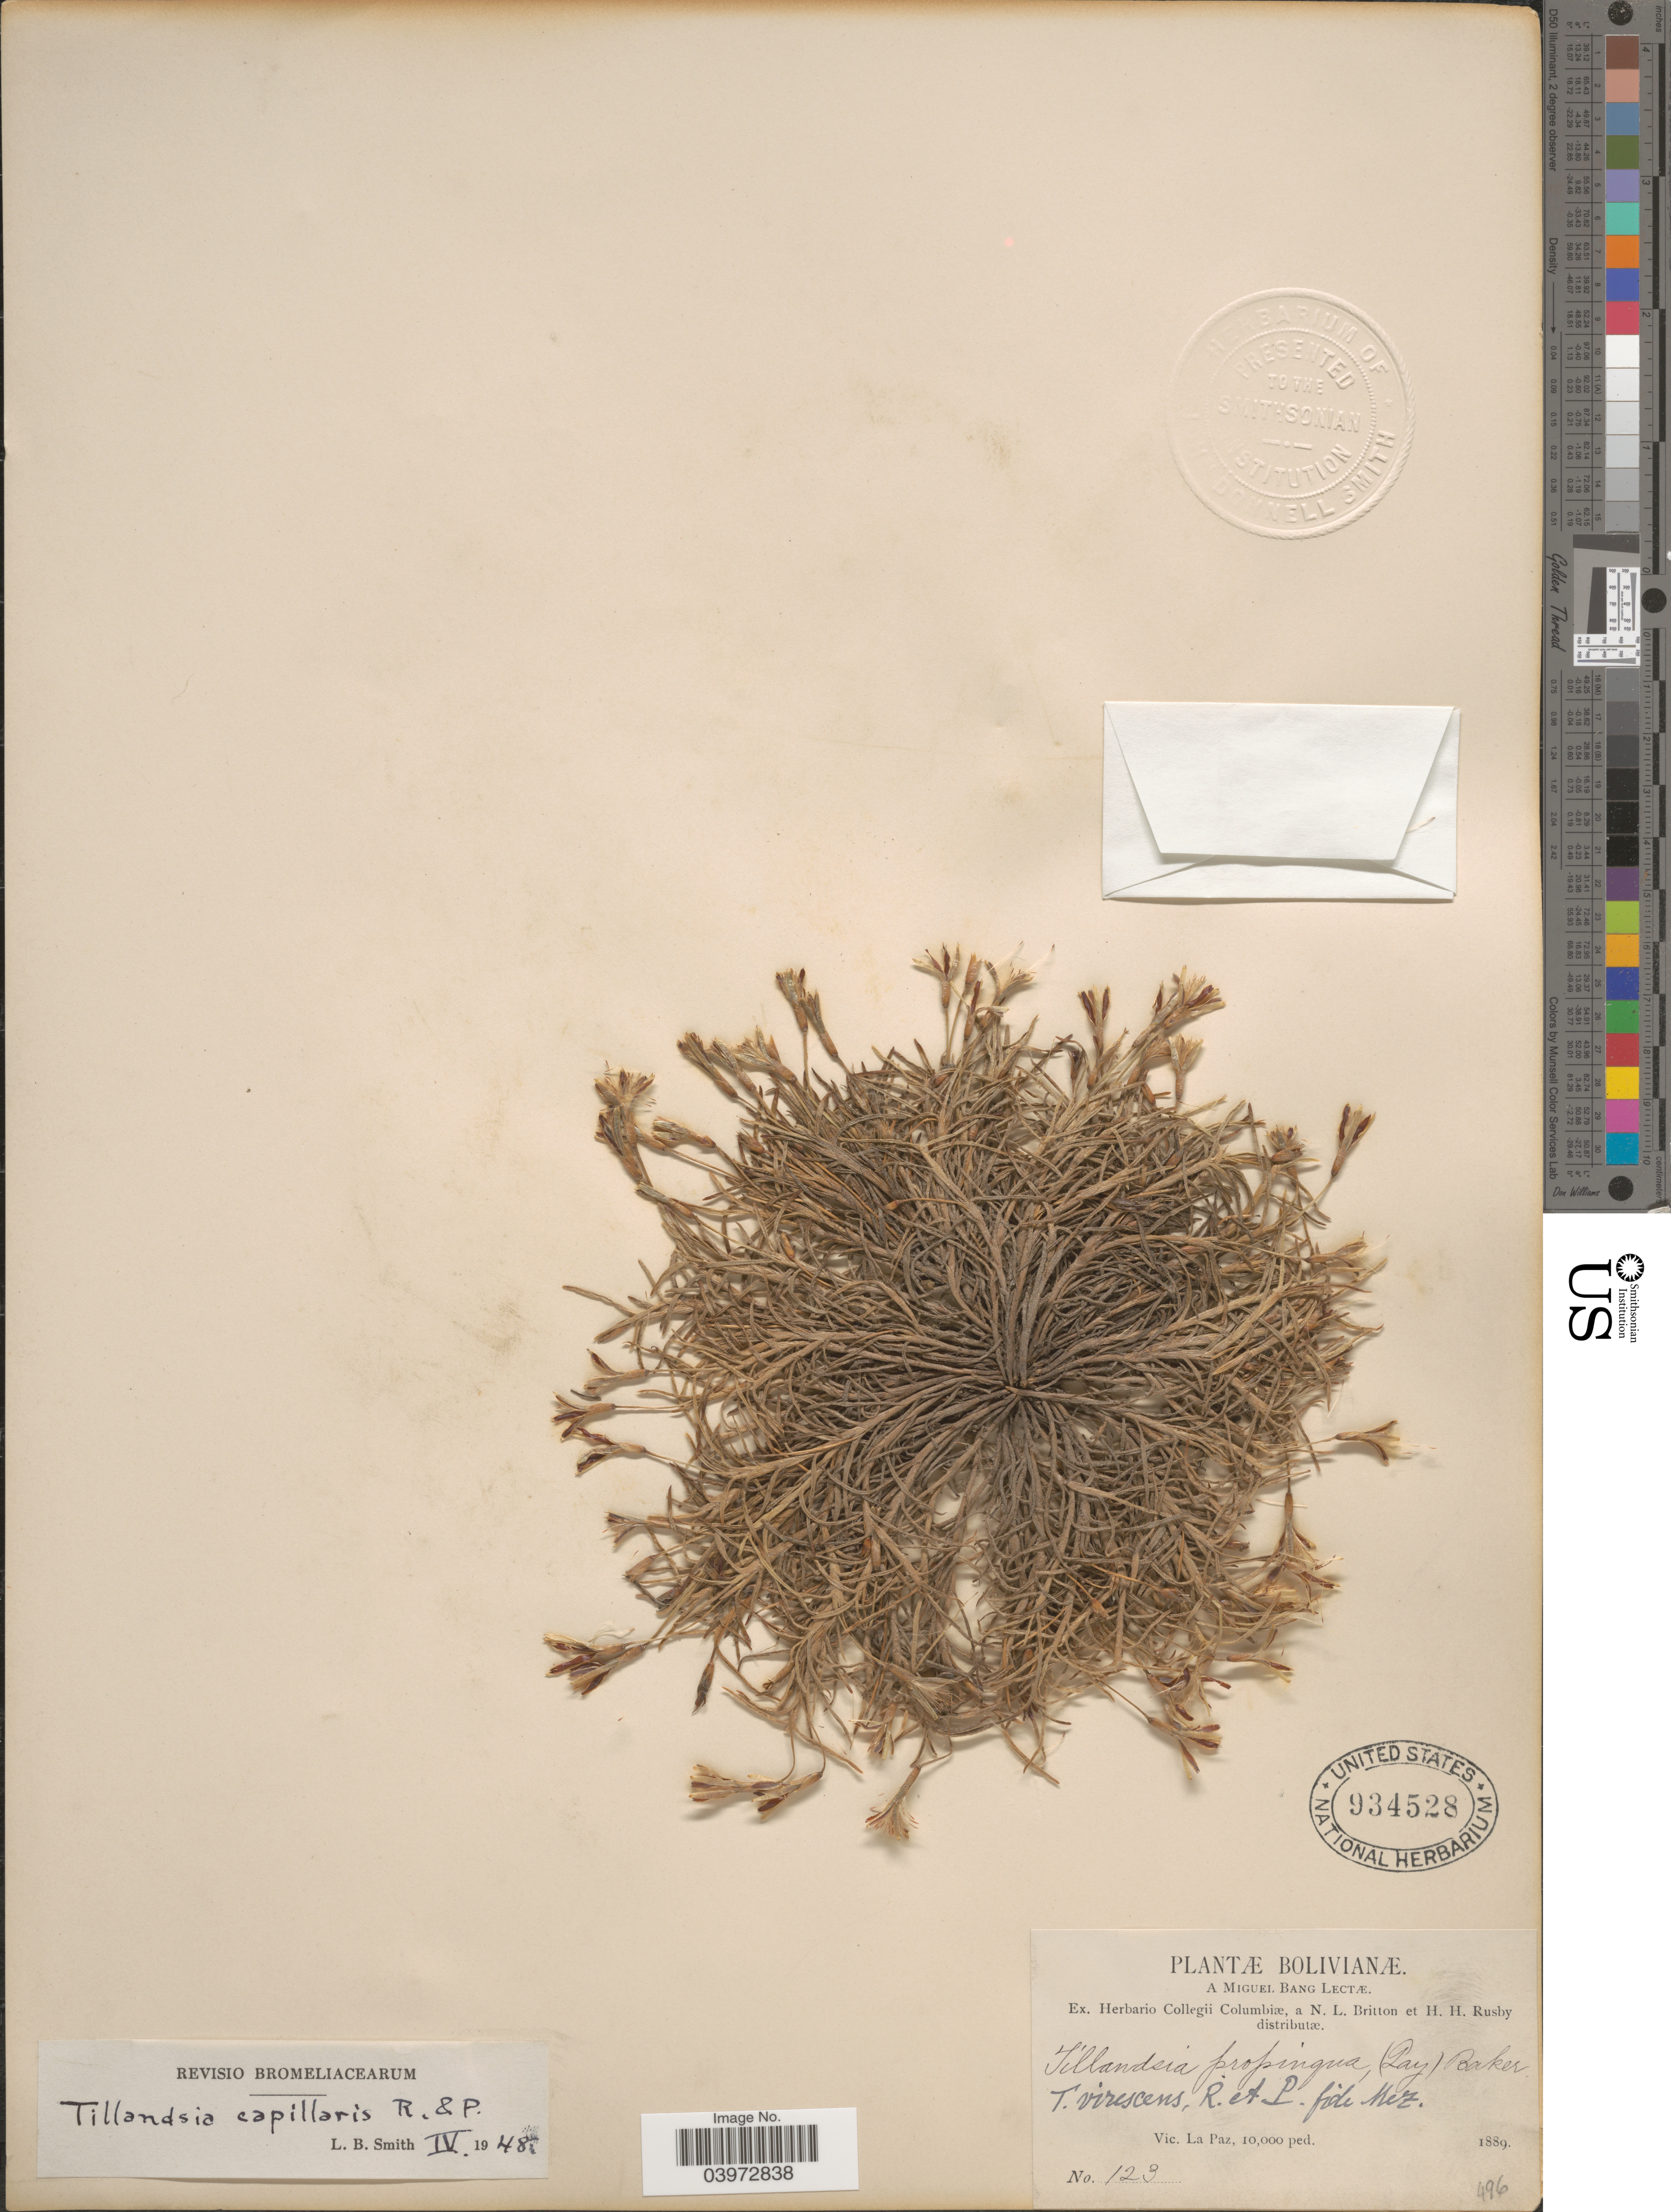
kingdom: Plantae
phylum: Tracheophyta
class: Liliopsida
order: Poales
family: Bromeliaceae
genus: Tillandsia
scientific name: Tillandsia capillaris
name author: Ruiz & Pav.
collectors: M. Bang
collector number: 123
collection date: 1889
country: Bolivia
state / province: La Paz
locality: Vic. La Paz.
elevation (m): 3048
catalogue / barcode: US 934528